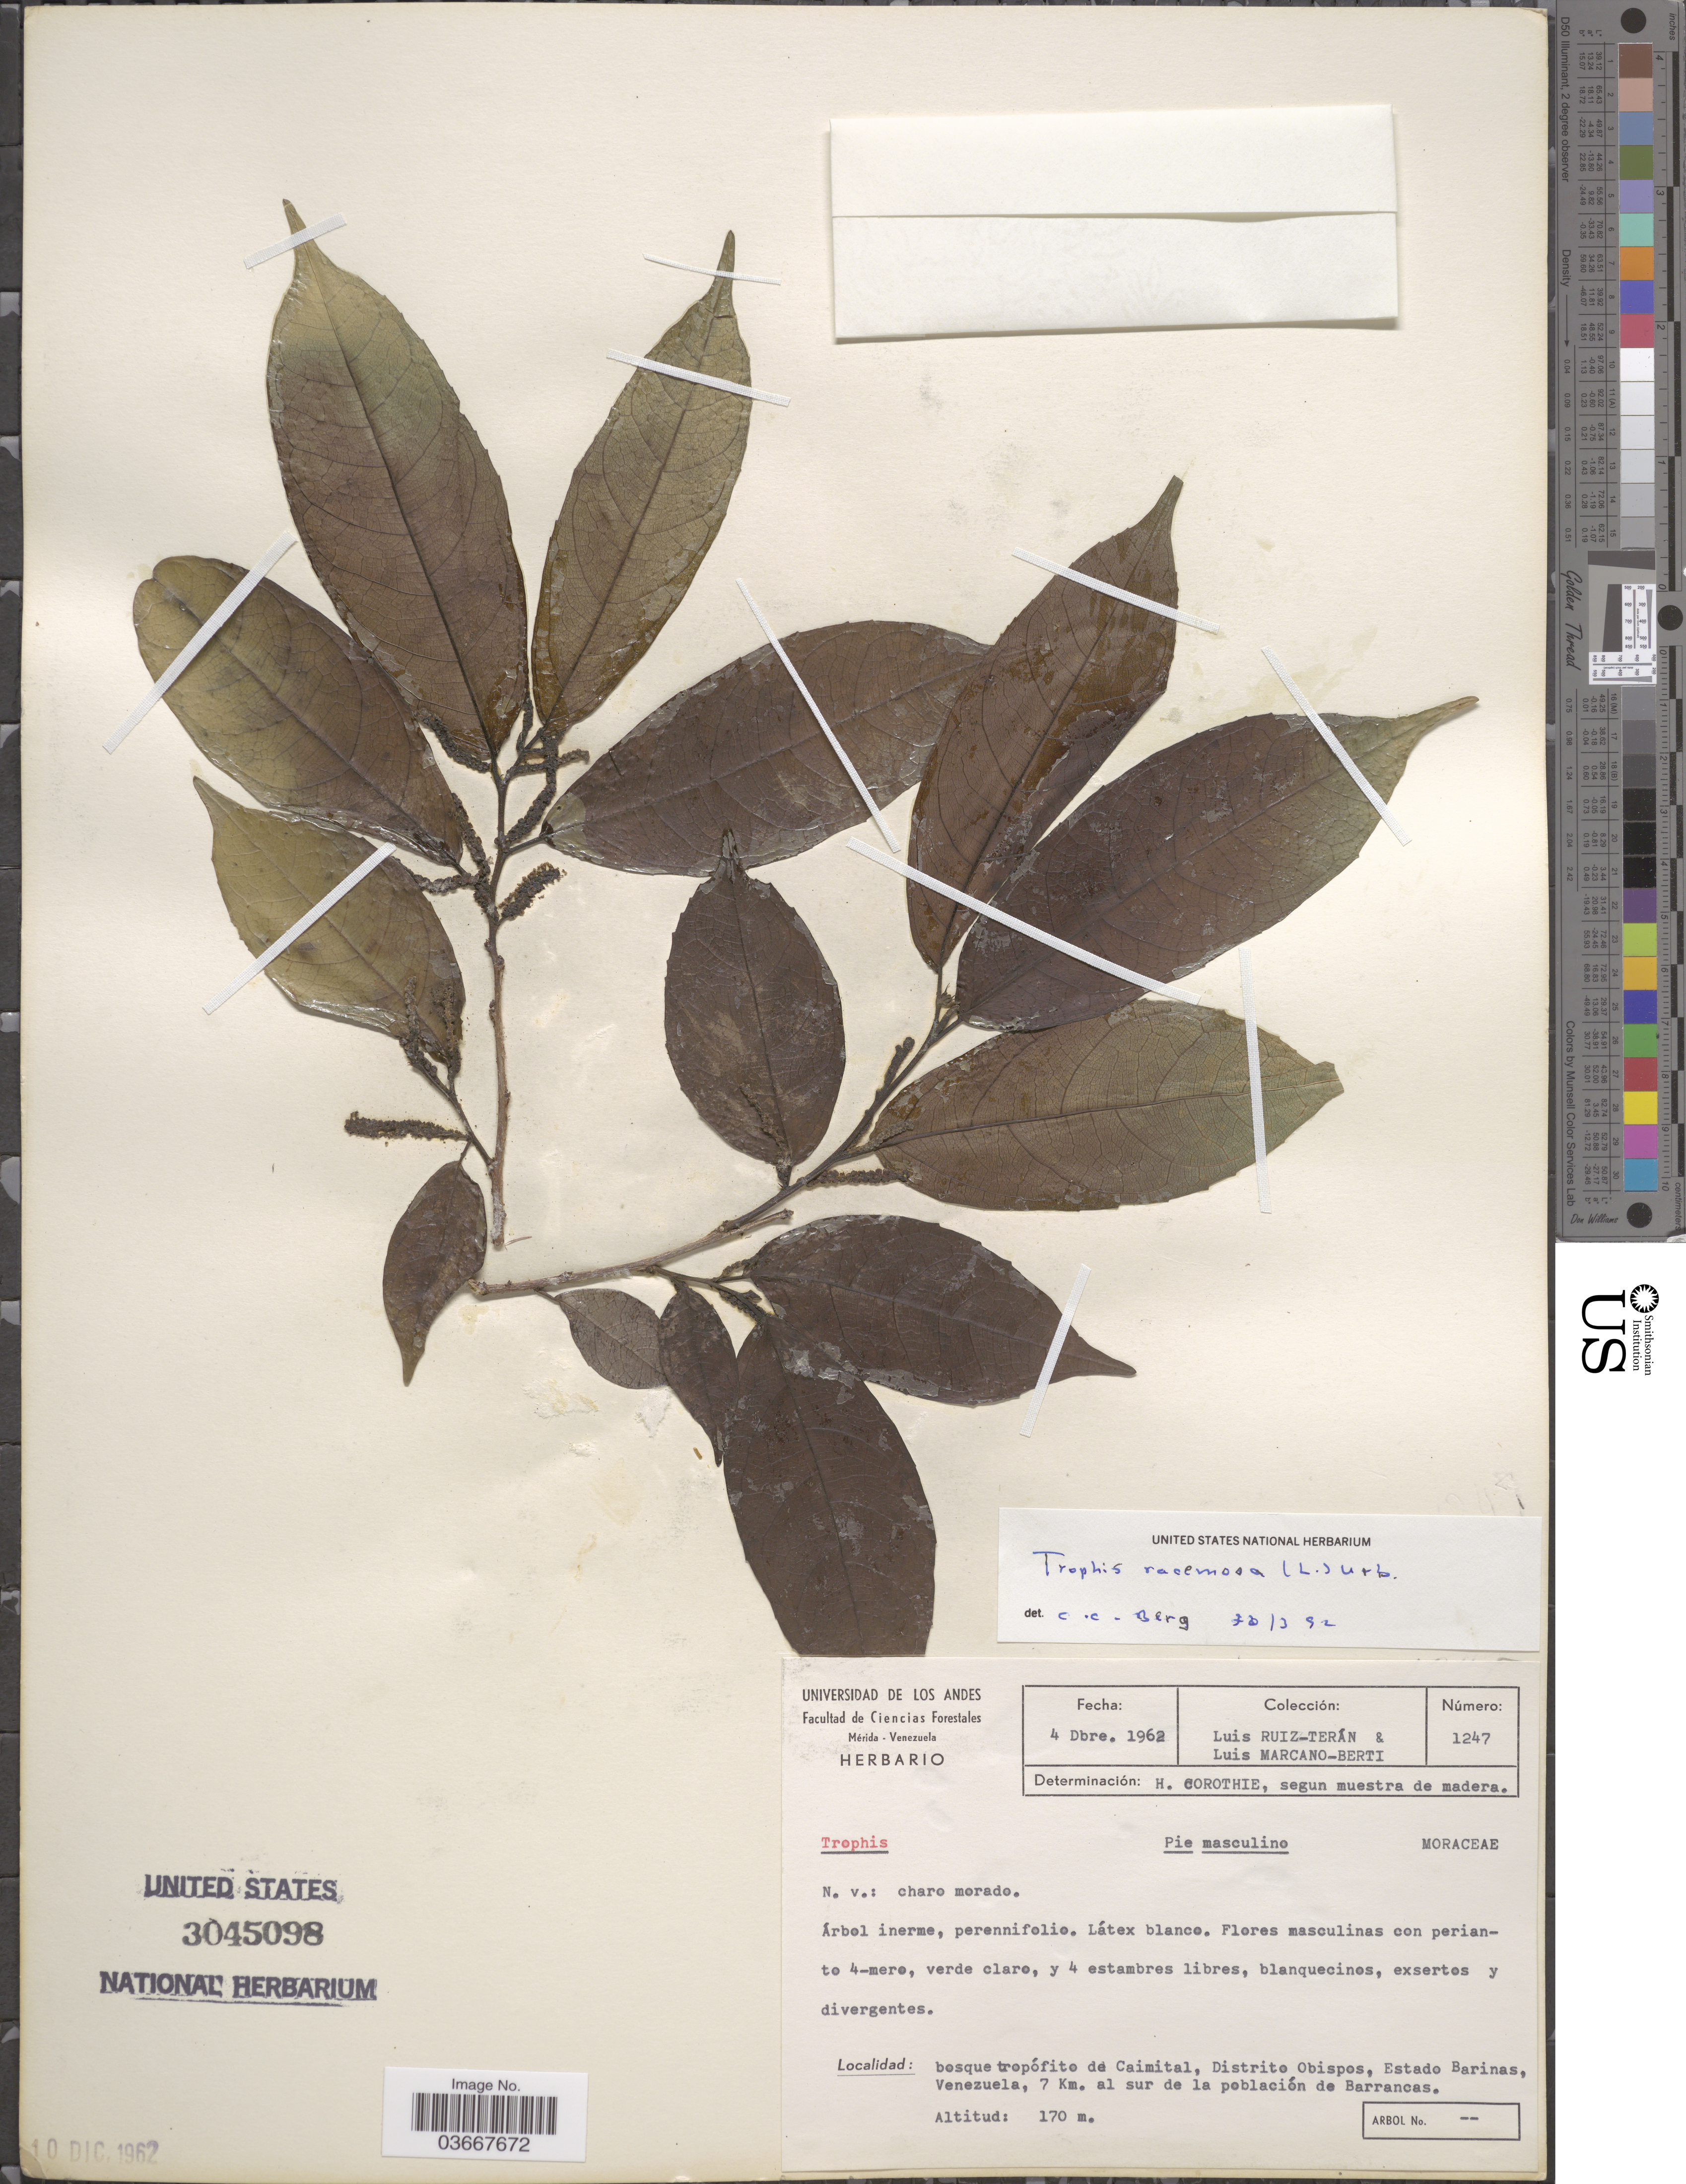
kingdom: Plantae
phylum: Tracheophyta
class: Magnoliopsida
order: Rosales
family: Moraceae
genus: Trophis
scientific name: Trophis racemosa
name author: (L.) Urb.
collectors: L. E. Ruíz-Terán & L. Marcano-Berti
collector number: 1247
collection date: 1962-12-04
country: Venezuela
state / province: Barinas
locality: Bosque tropófito de Caimital, Distrito Obispos, Estado Barinas, Venezuela, 7 Km. Al sur de la población de Barrancas.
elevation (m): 170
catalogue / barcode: US 3045098